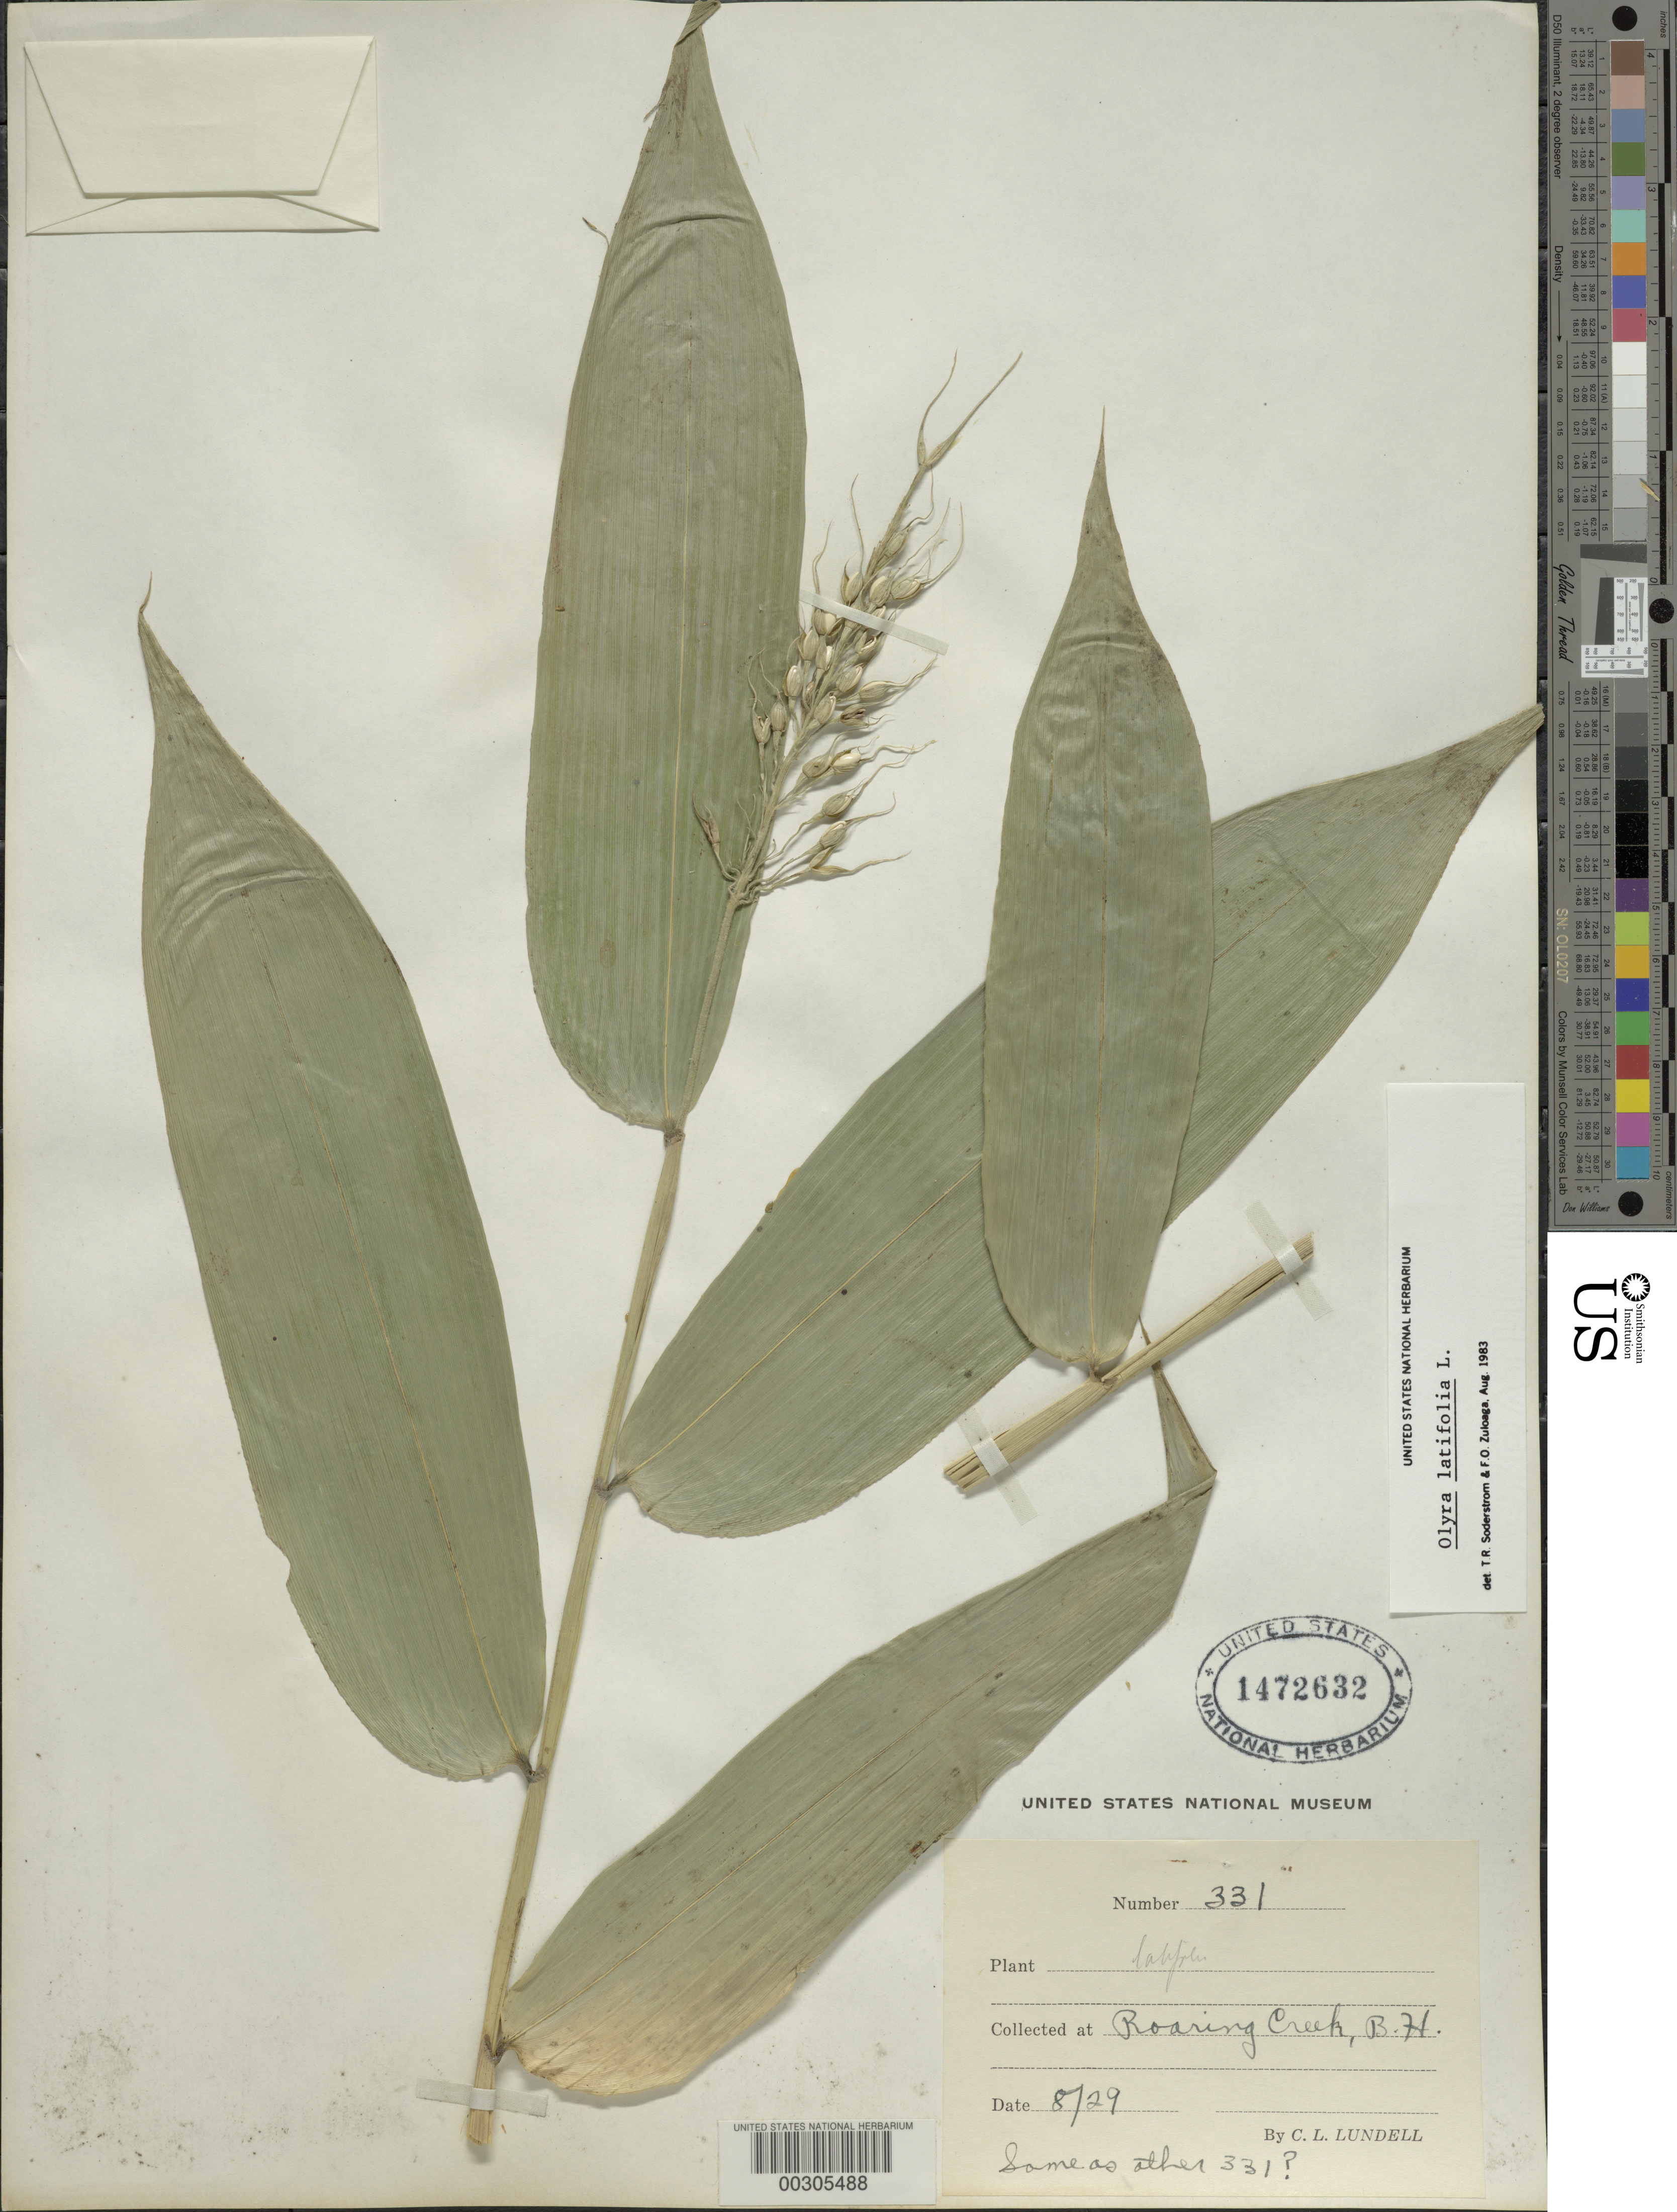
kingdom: Plantae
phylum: Tracheophyta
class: Liliopsida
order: Poales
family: Poaceae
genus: Olyra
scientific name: Olyra latifolia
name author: L.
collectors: C. L. Lundell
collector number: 331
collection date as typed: Aug 1929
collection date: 1929-08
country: Belize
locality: Roaring Creek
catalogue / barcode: US 1472632